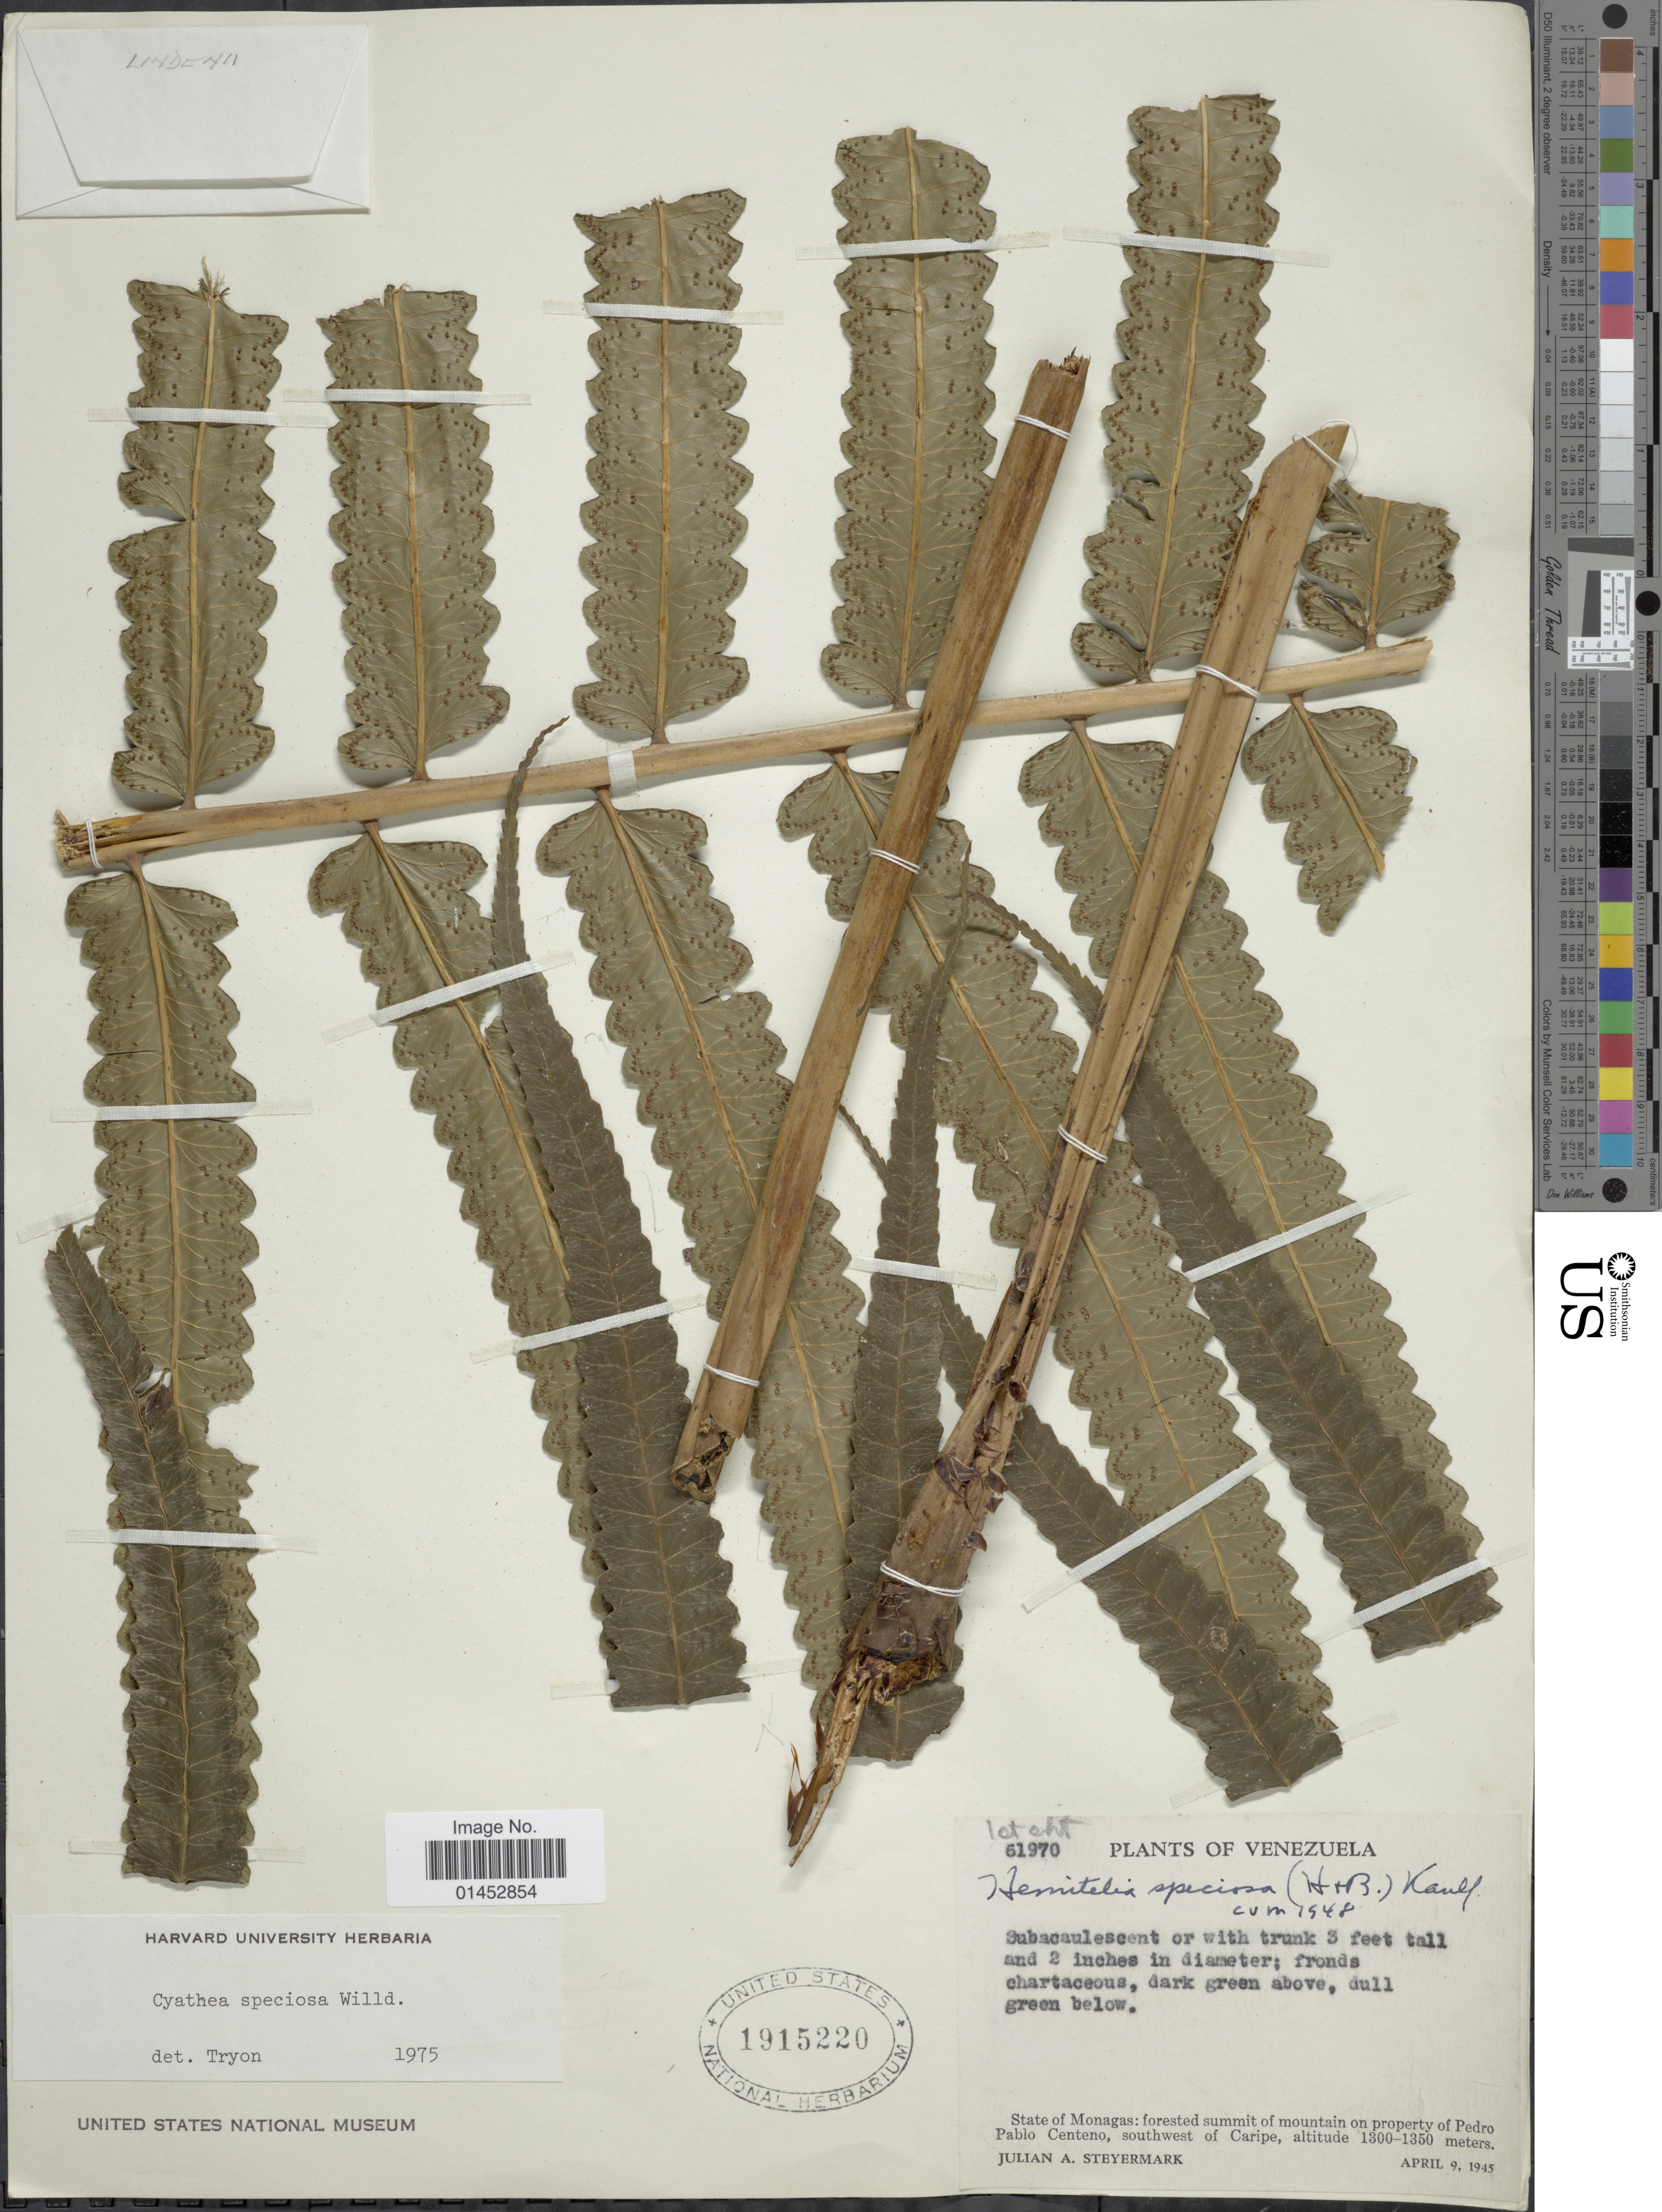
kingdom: Plantae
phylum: Tracheophyta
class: Polypodiopsida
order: Cyatheales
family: Cyatheaceae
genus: Cyathea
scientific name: Cyathea speciosa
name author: Humb. & Bonpl. ex Willd.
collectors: J. Steyermark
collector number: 61970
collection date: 1945-04-09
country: Venezuela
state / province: Monagas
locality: Forested summit of mountain on property of pedro Pablo Centeno, southwest of Caripe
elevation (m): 1300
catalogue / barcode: US 1915220